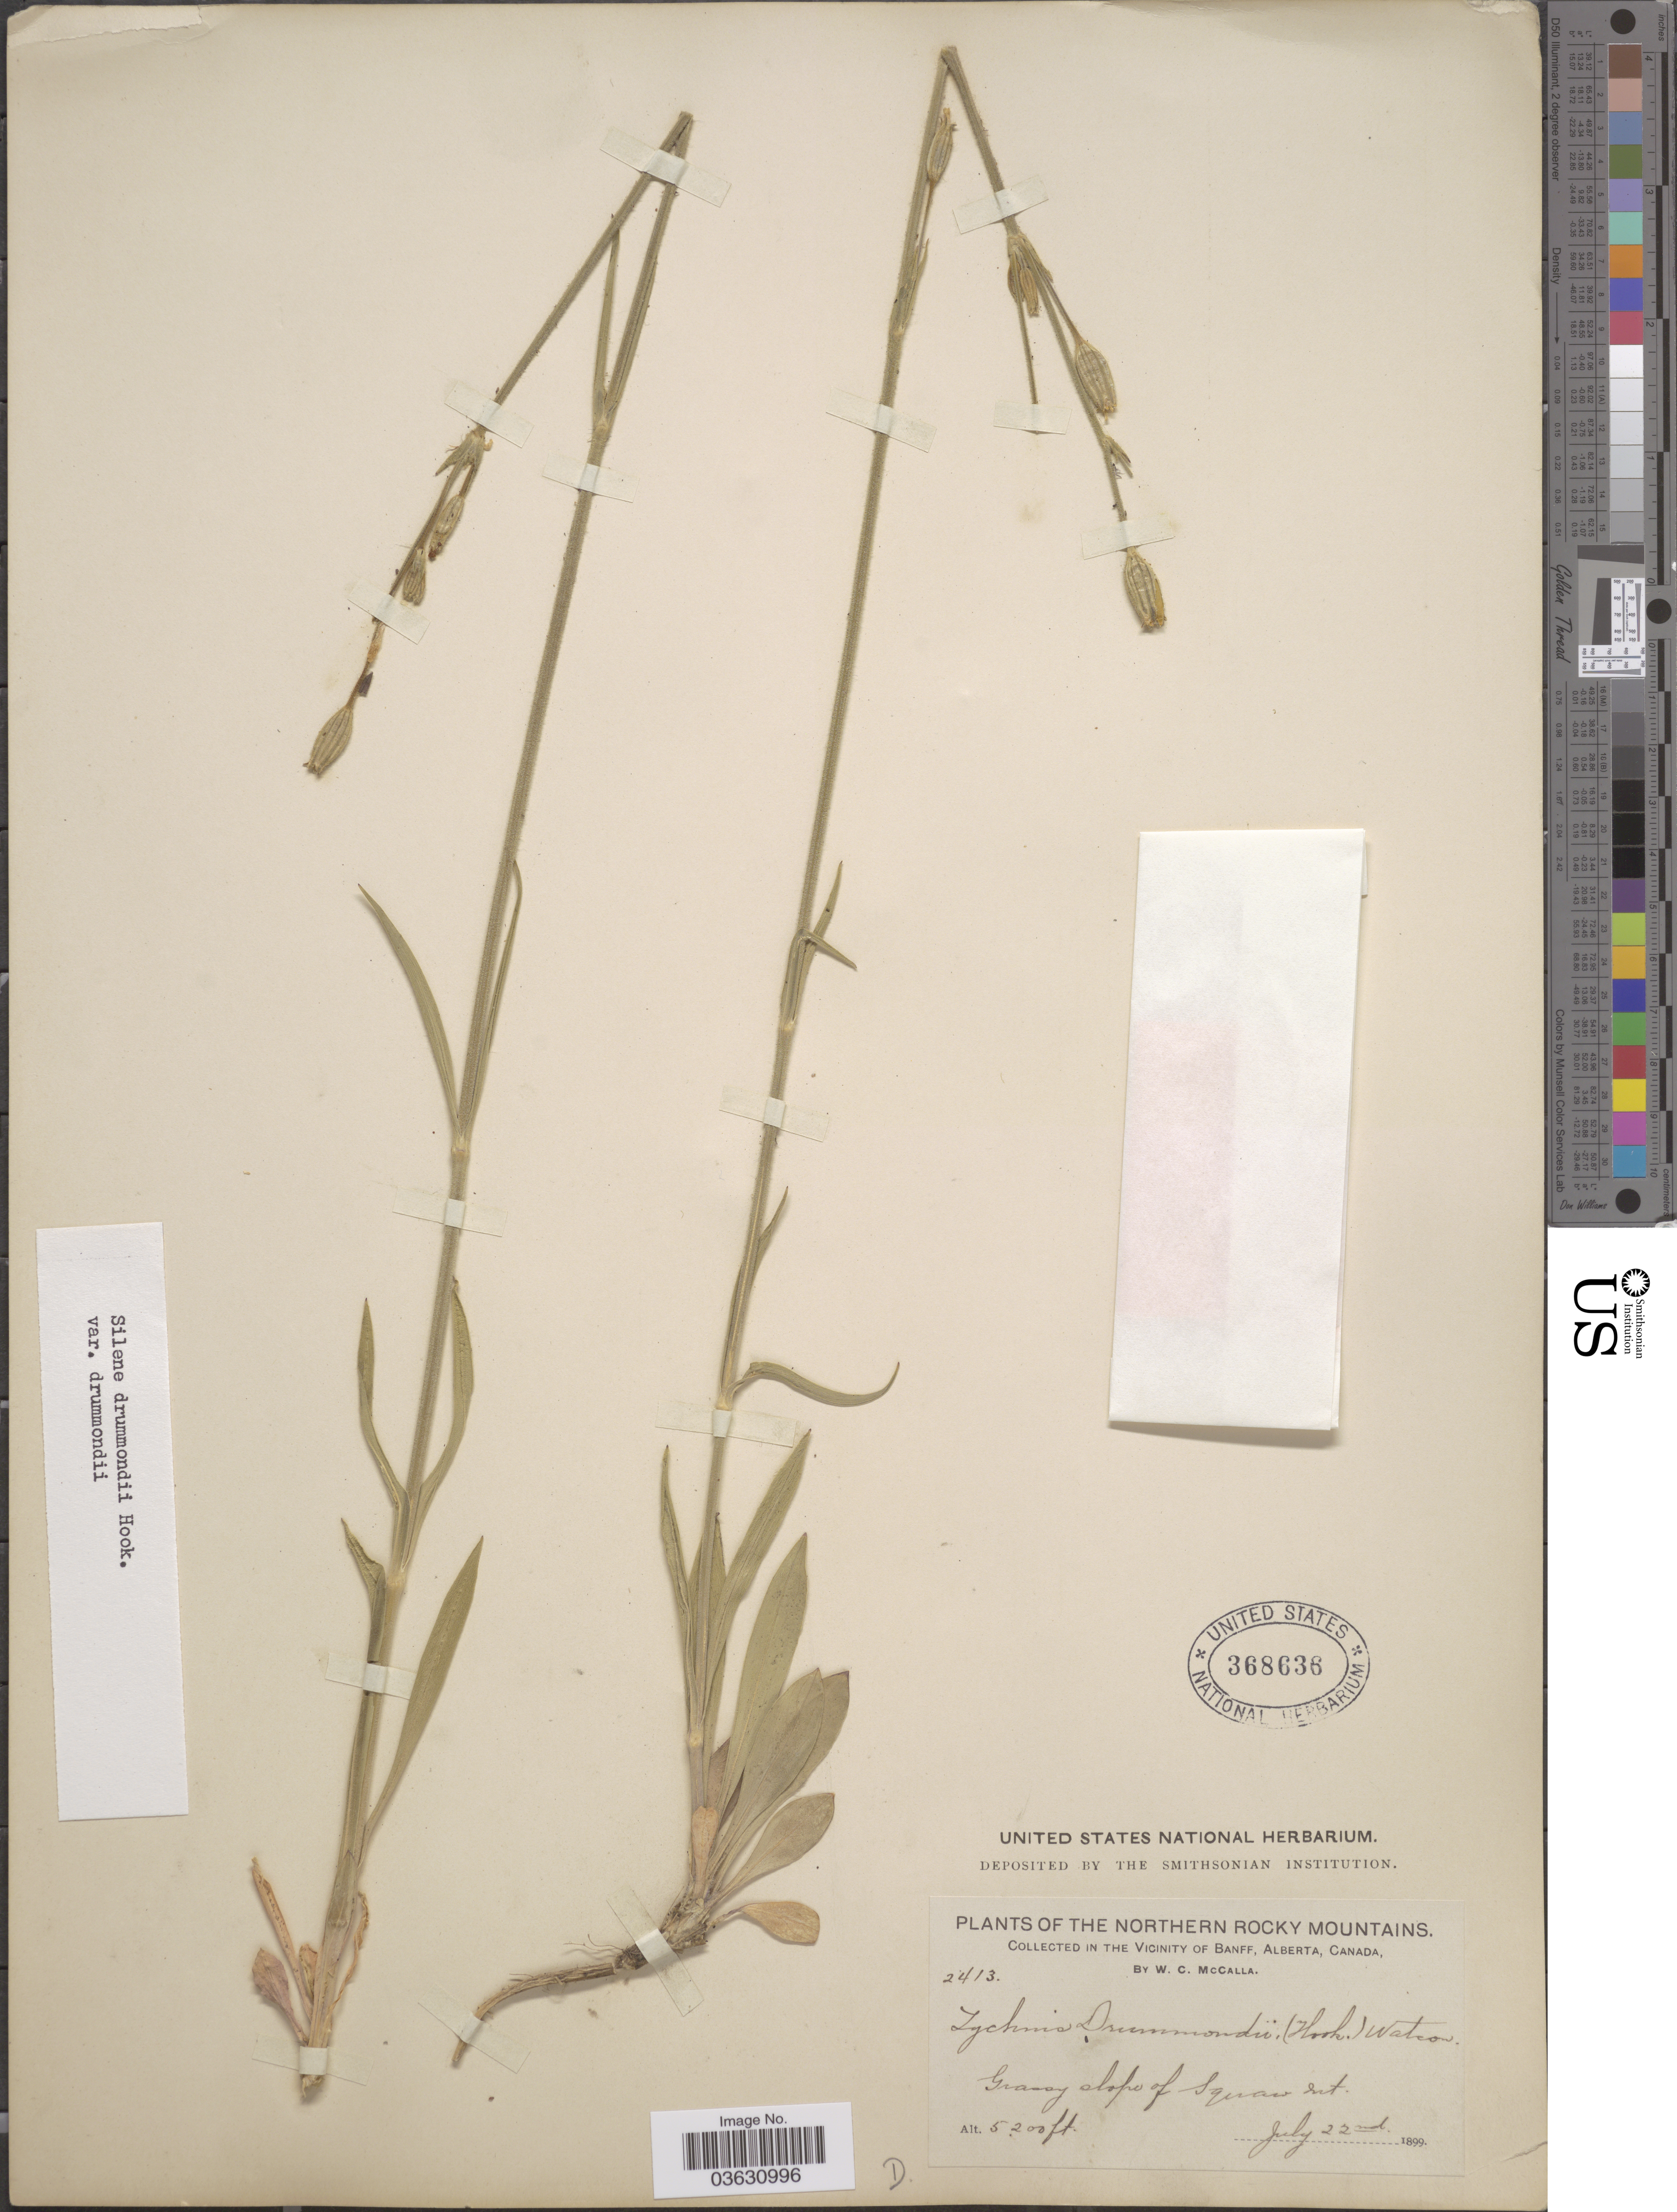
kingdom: Plantae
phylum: Tracheophyta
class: Magnoliopsida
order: Caryophyllales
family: Caryophyllaceae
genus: Silene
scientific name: Silene drummondii var. drummondii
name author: Hook.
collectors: W. McCalla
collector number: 2413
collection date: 1899-07-22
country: Canada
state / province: Alberta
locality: Northern Rocky Mountains. In the Vicinity of Banff. Grassy slope of Squaw Mt.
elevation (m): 1585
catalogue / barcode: US 368636